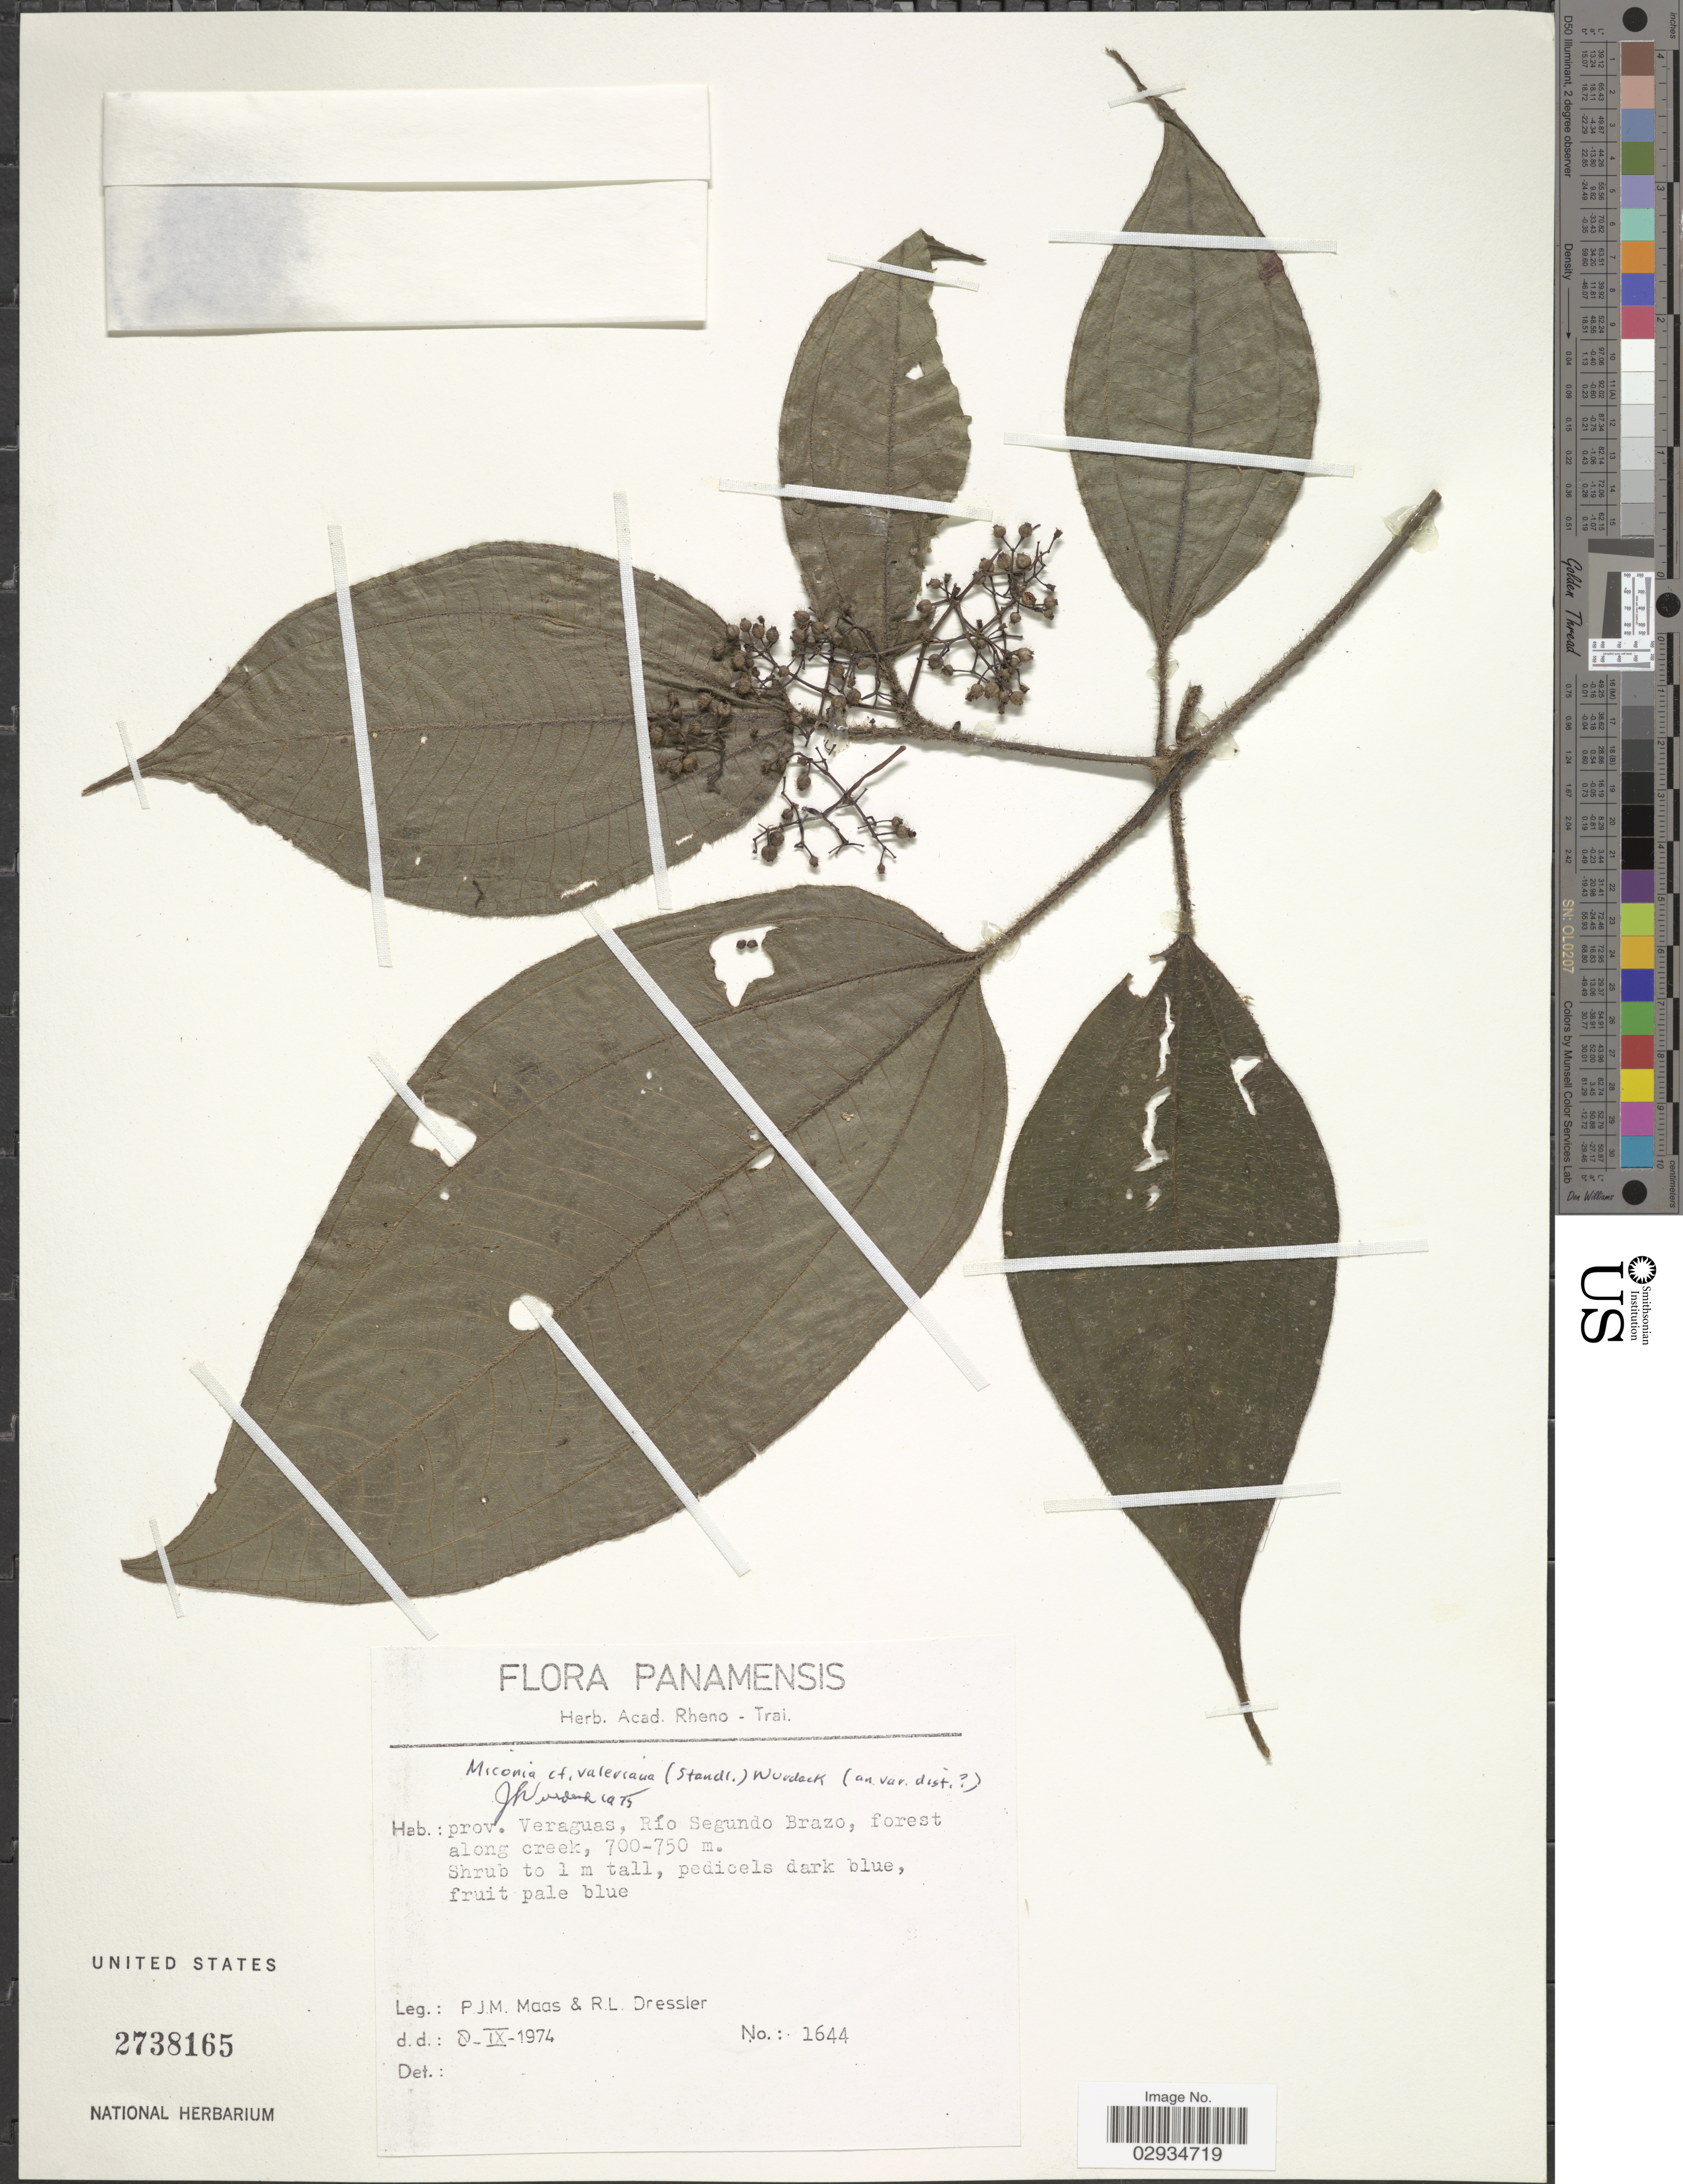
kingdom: Plantae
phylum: Tracheophyta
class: Magnoliopsida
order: Myrtales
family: Melastomataceae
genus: Miconia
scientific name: Miconia valeriana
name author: (Standl.) Wurdack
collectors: P. Maas & R. Dressler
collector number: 1644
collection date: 1974-09-08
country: Panama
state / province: Veraguas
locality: Río Segundo Brazo, forest along creek.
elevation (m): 700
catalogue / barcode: US 2738165